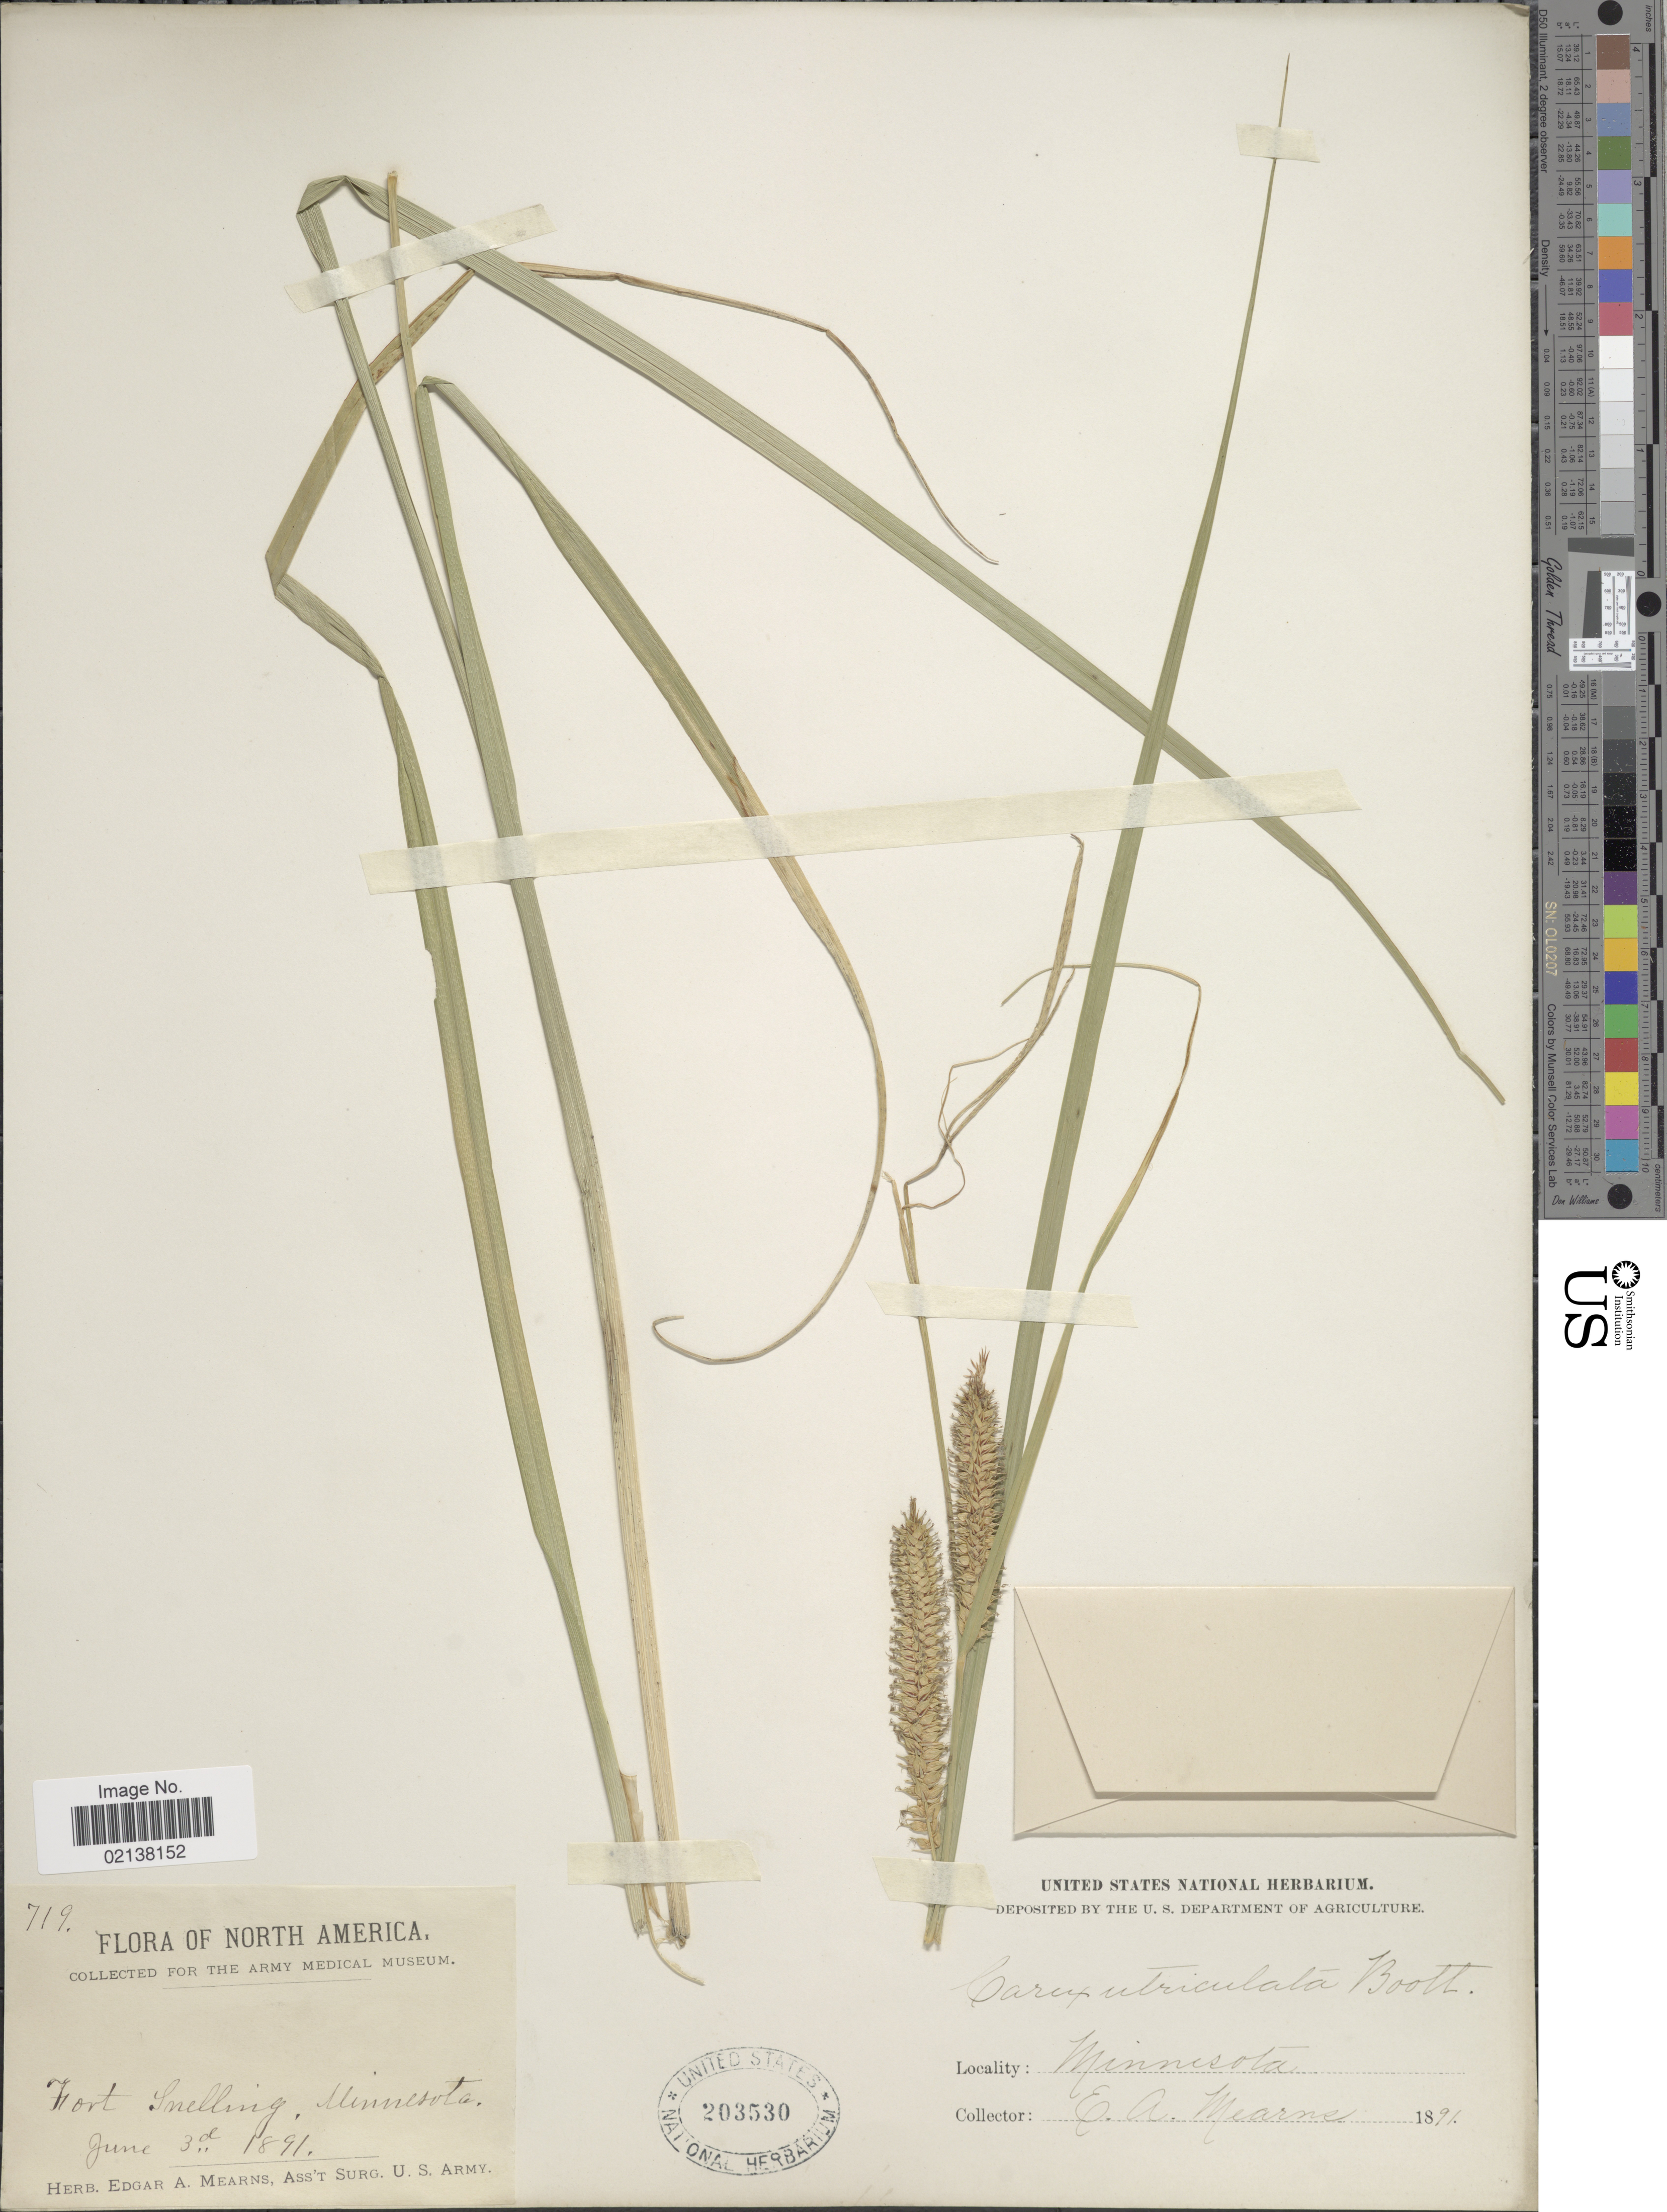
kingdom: Plantae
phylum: Tracheophyta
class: Liliopsida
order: Poales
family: Cyperaceae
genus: Carex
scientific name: Carex utriculata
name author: Boott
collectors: E. A. Mearns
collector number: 719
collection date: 1891-06-03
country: United States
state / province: Minnesota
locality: Fort Snelling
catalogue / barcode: US 203530